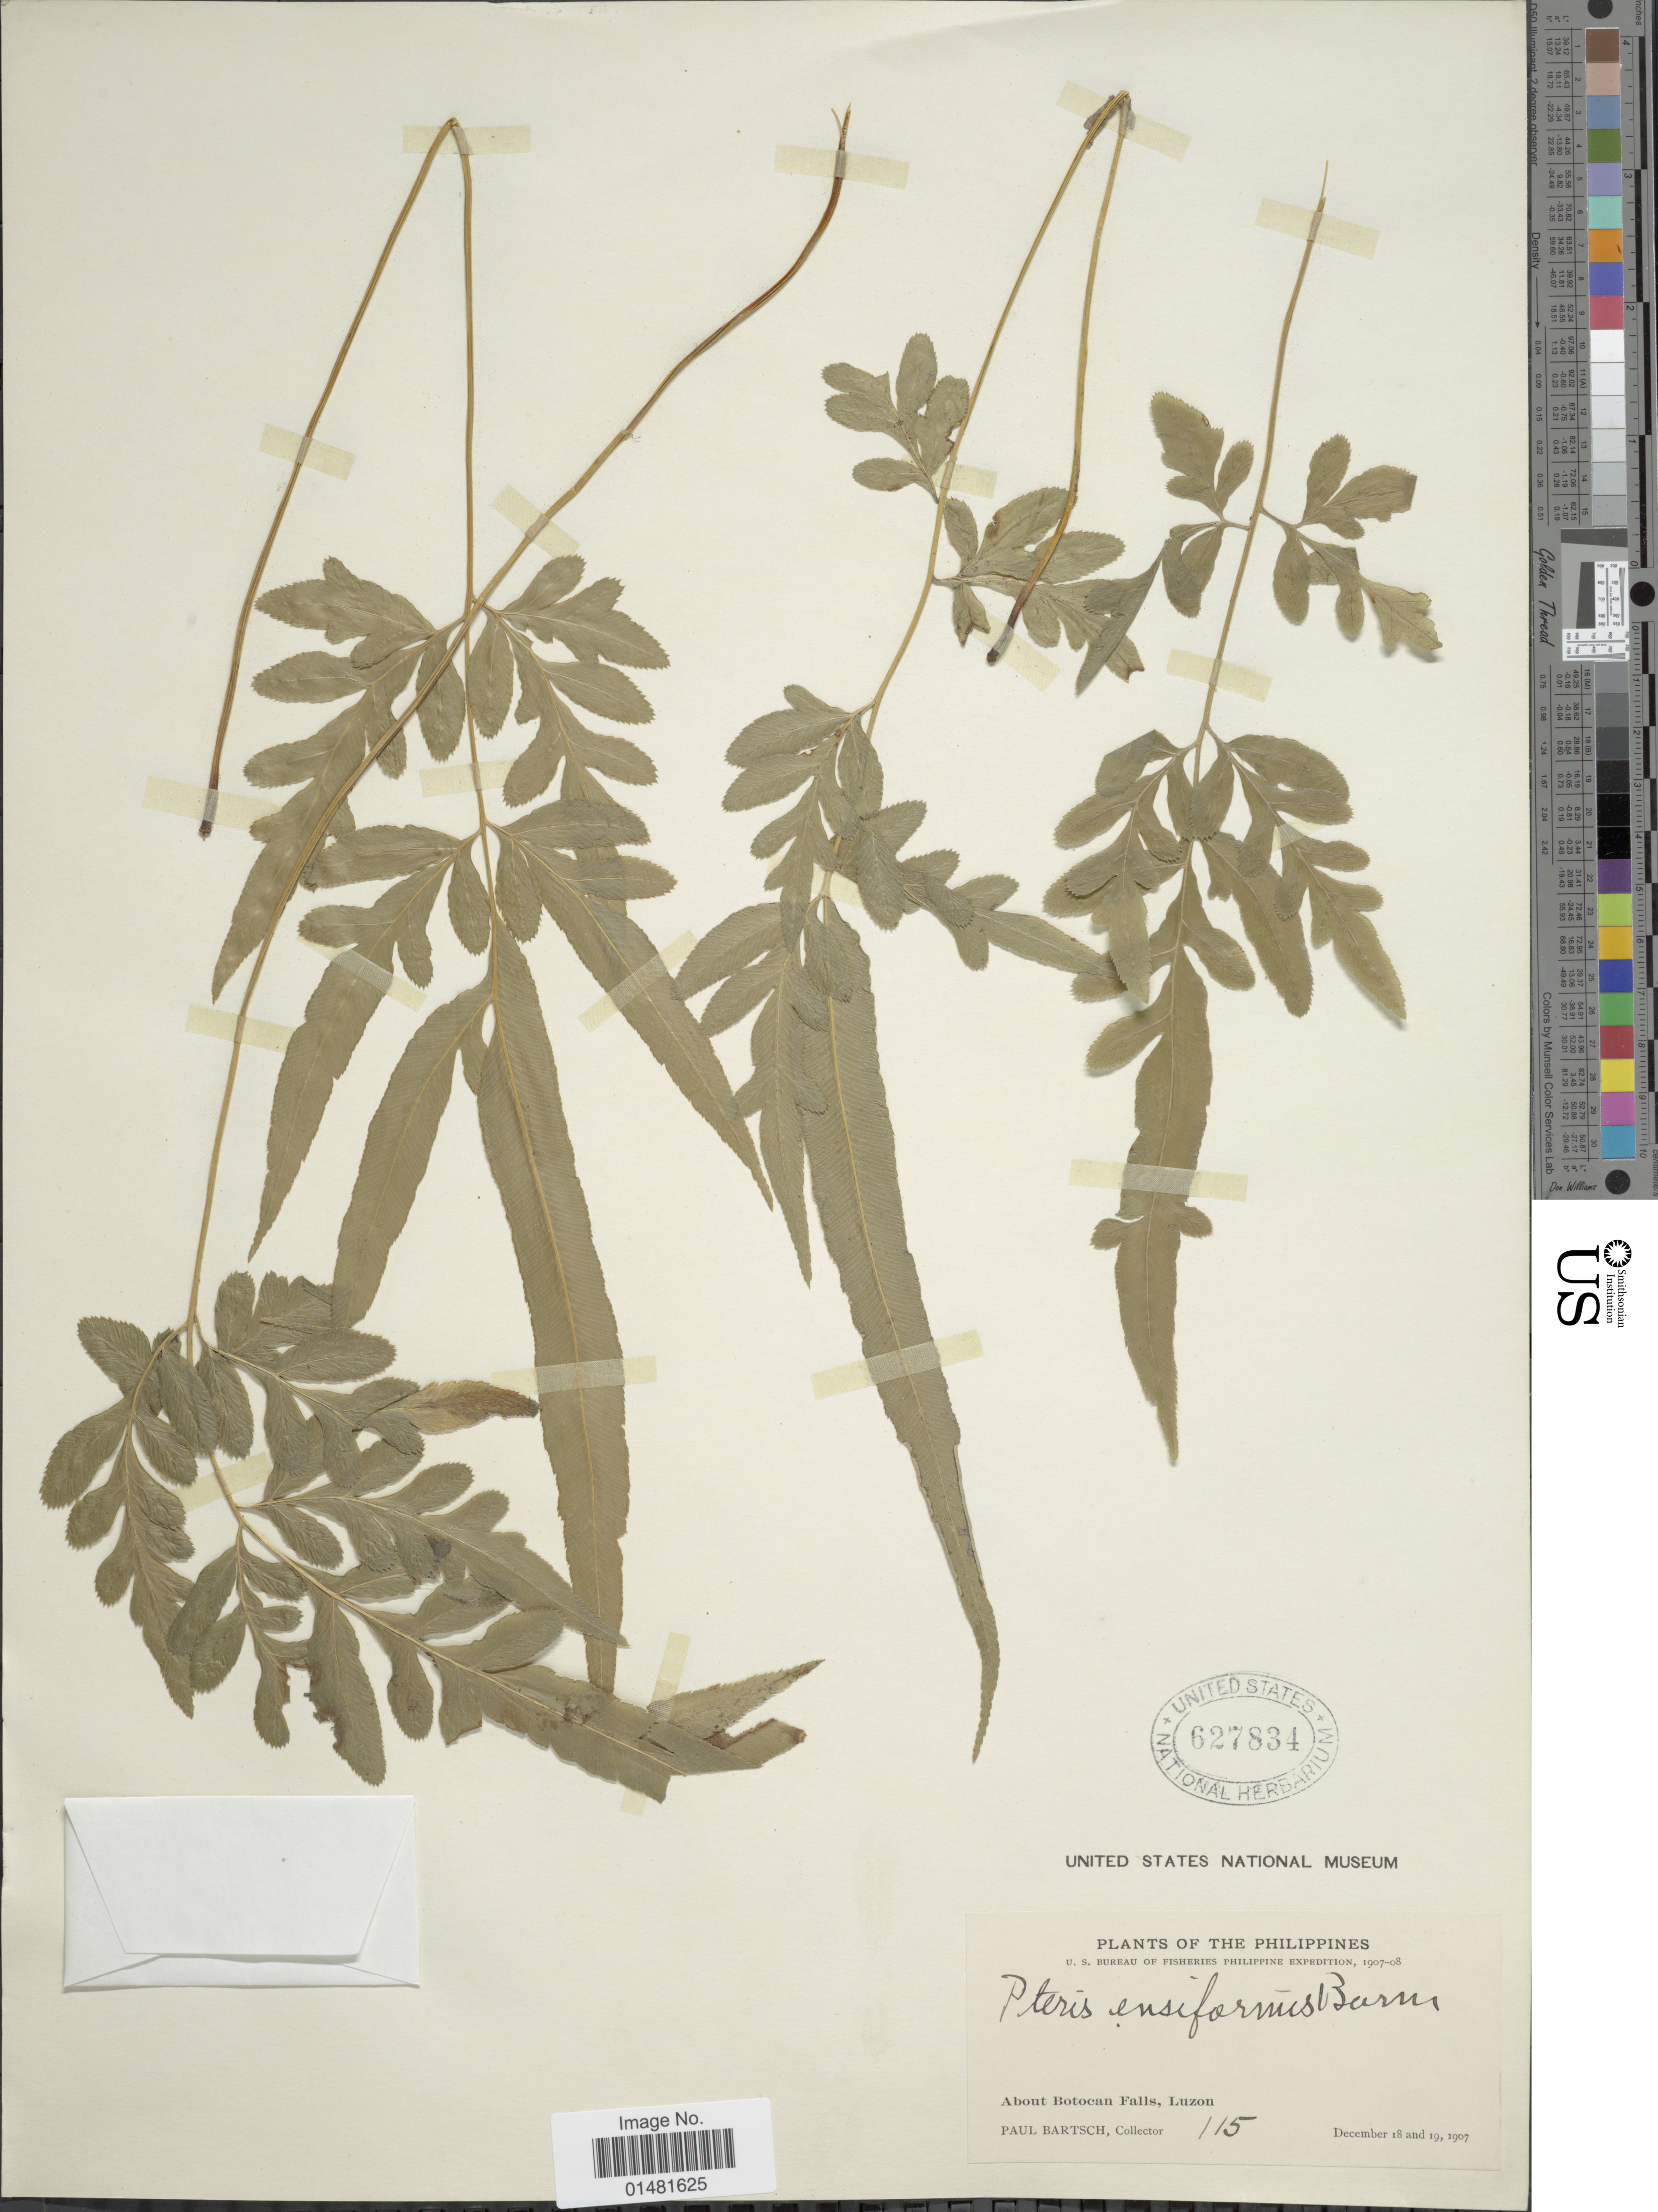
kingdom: Plantae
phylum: Tracheophyta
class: Polypodiopsida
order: Polypodiales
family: Pteridaceae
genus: Pteris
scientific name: Pteris ensiformis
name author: Burm. f.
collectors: P. Bartsch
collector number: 115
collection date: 1907-12-18/1907-12-19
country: Philippines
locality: About Botocan Falls, Luzon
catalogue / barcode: US 627834